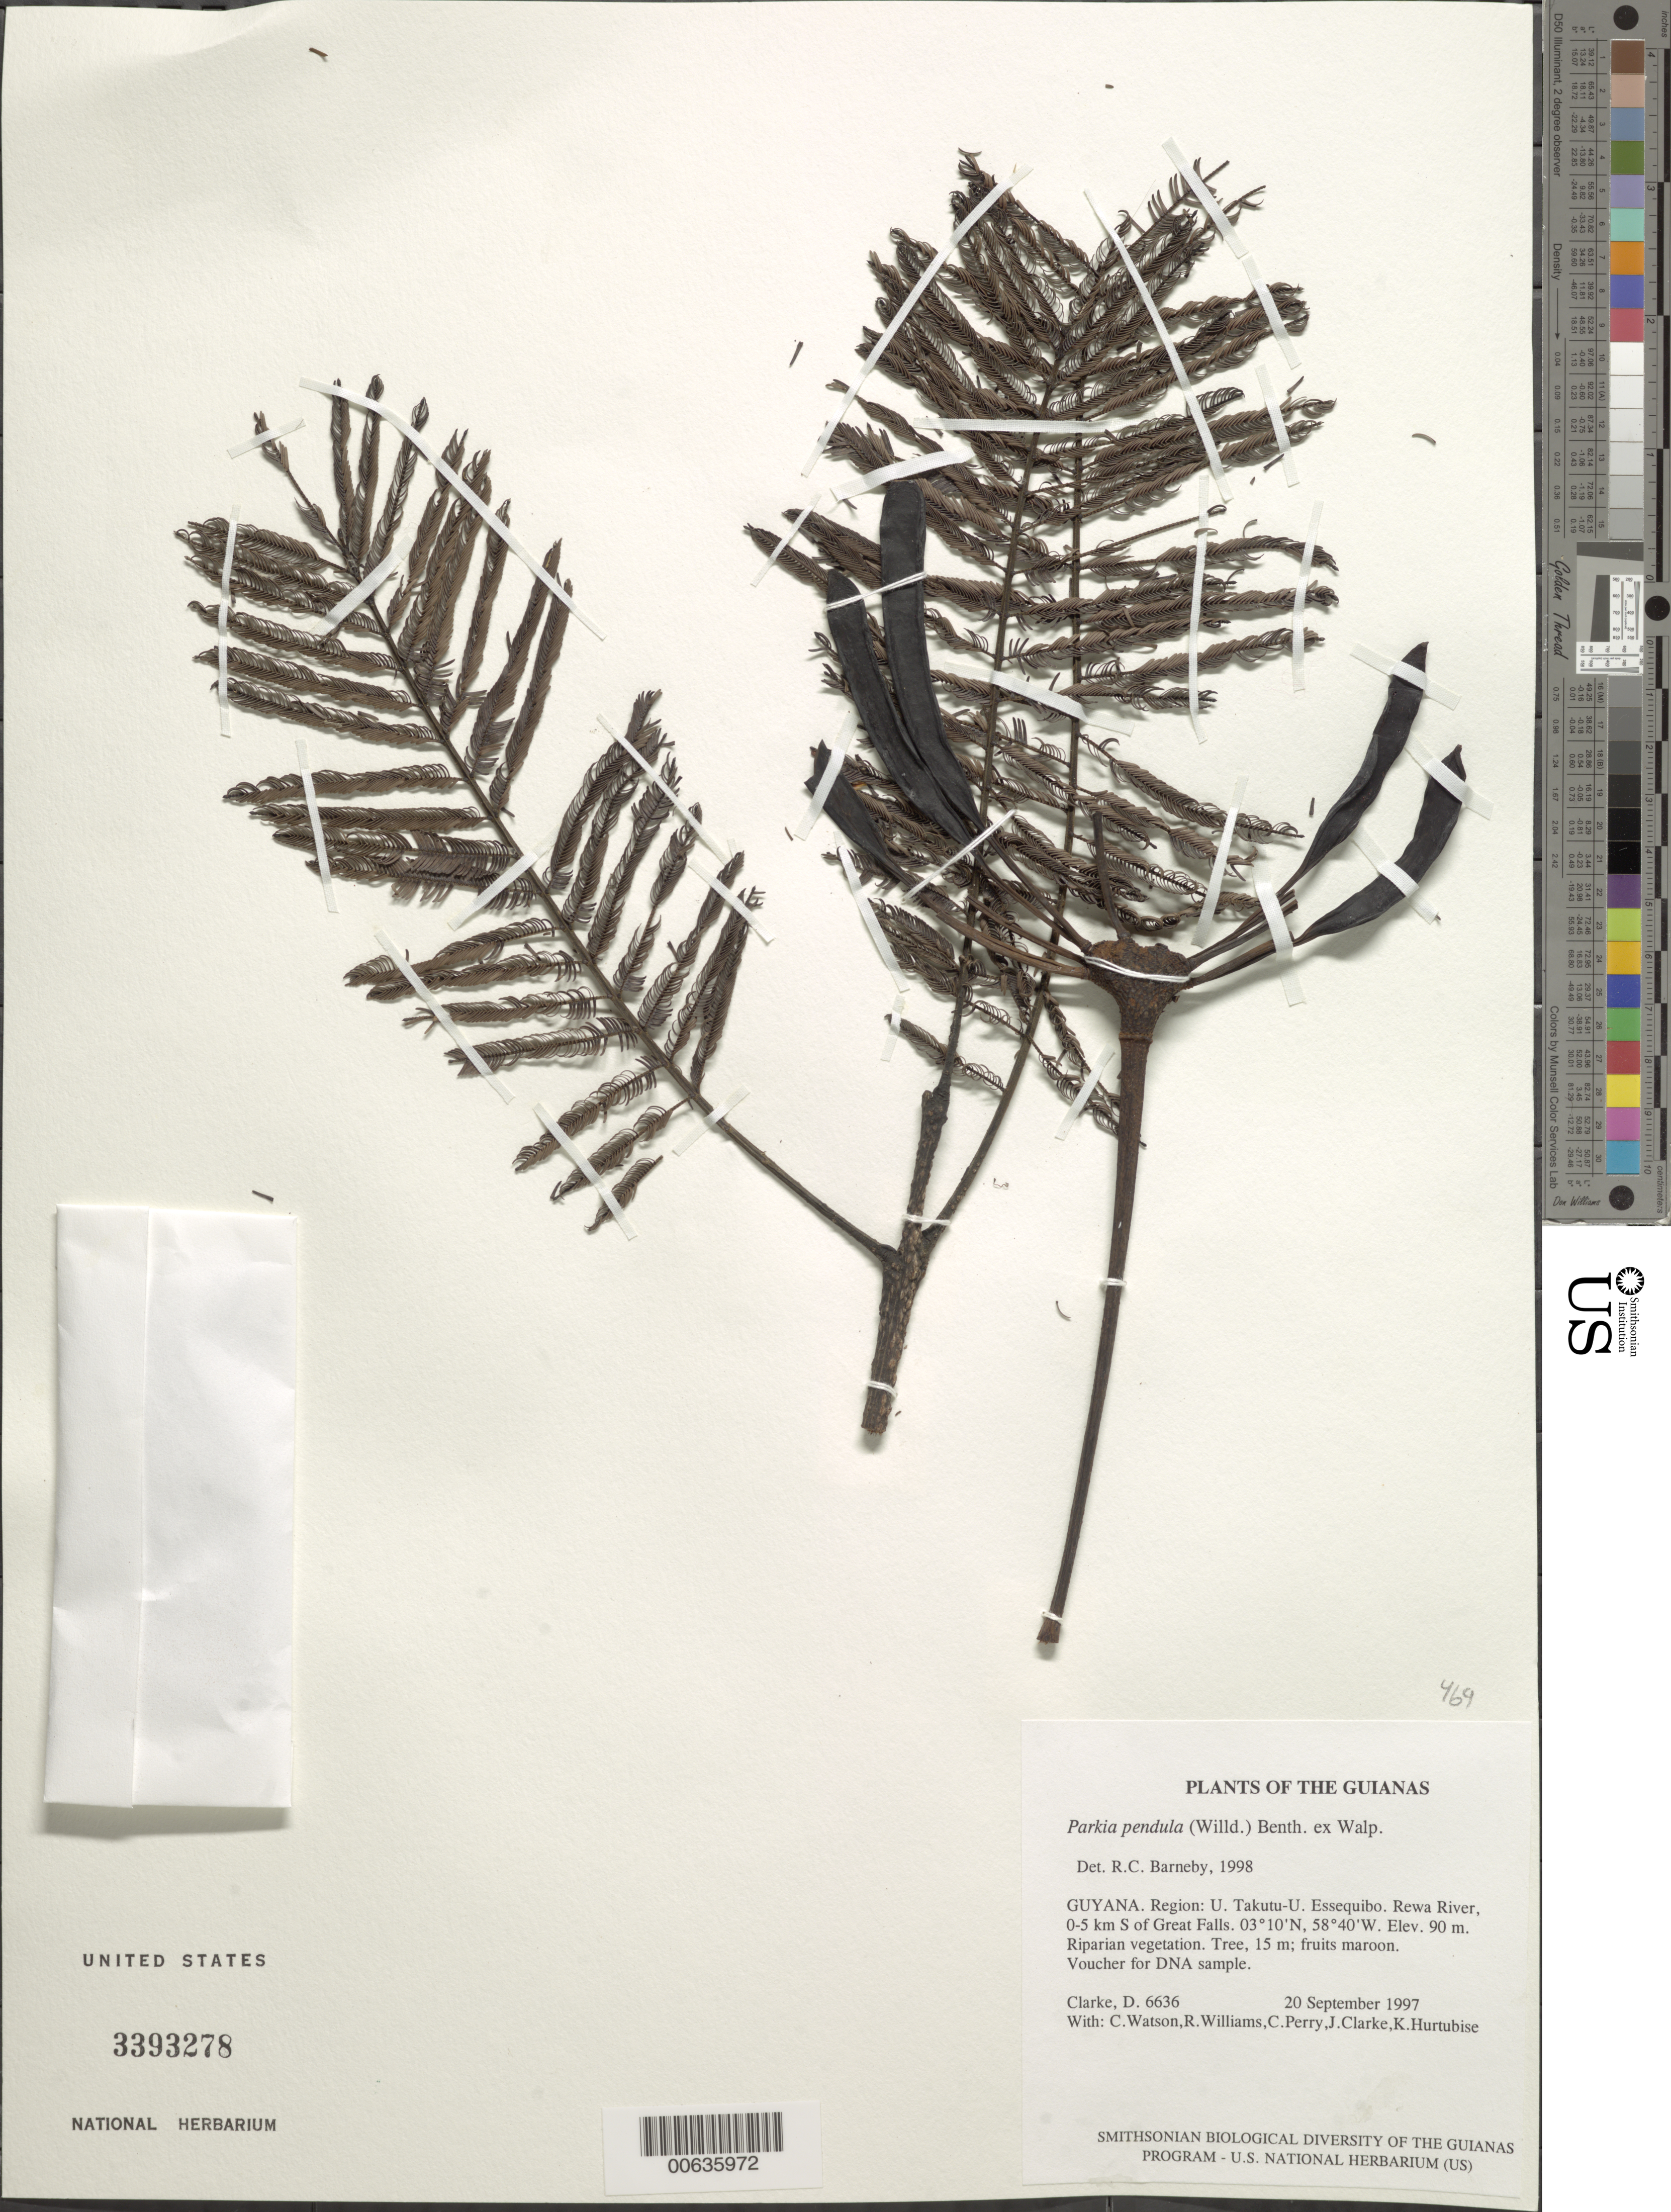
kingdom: Plantae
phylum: Tracheophyta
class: Magnoliopsida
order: Fabales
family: Fabaceae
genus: Parkia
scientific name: Parkia pendula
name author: Benth.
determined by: Barneby, Rupert C., (NY)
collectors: H. D. Clarke, C. Watson, R. Williams, C. Perry, J. Clarke & K. Hurtubise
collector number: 6636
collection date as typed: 20 September 1997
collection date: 1997-09-20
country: Guyana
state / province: U. Takutu-U. Essequibo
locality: Rewa River, 0-5 km S of Great Falls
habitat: Riparian vegetation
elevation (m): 90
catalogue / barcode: US 3393278